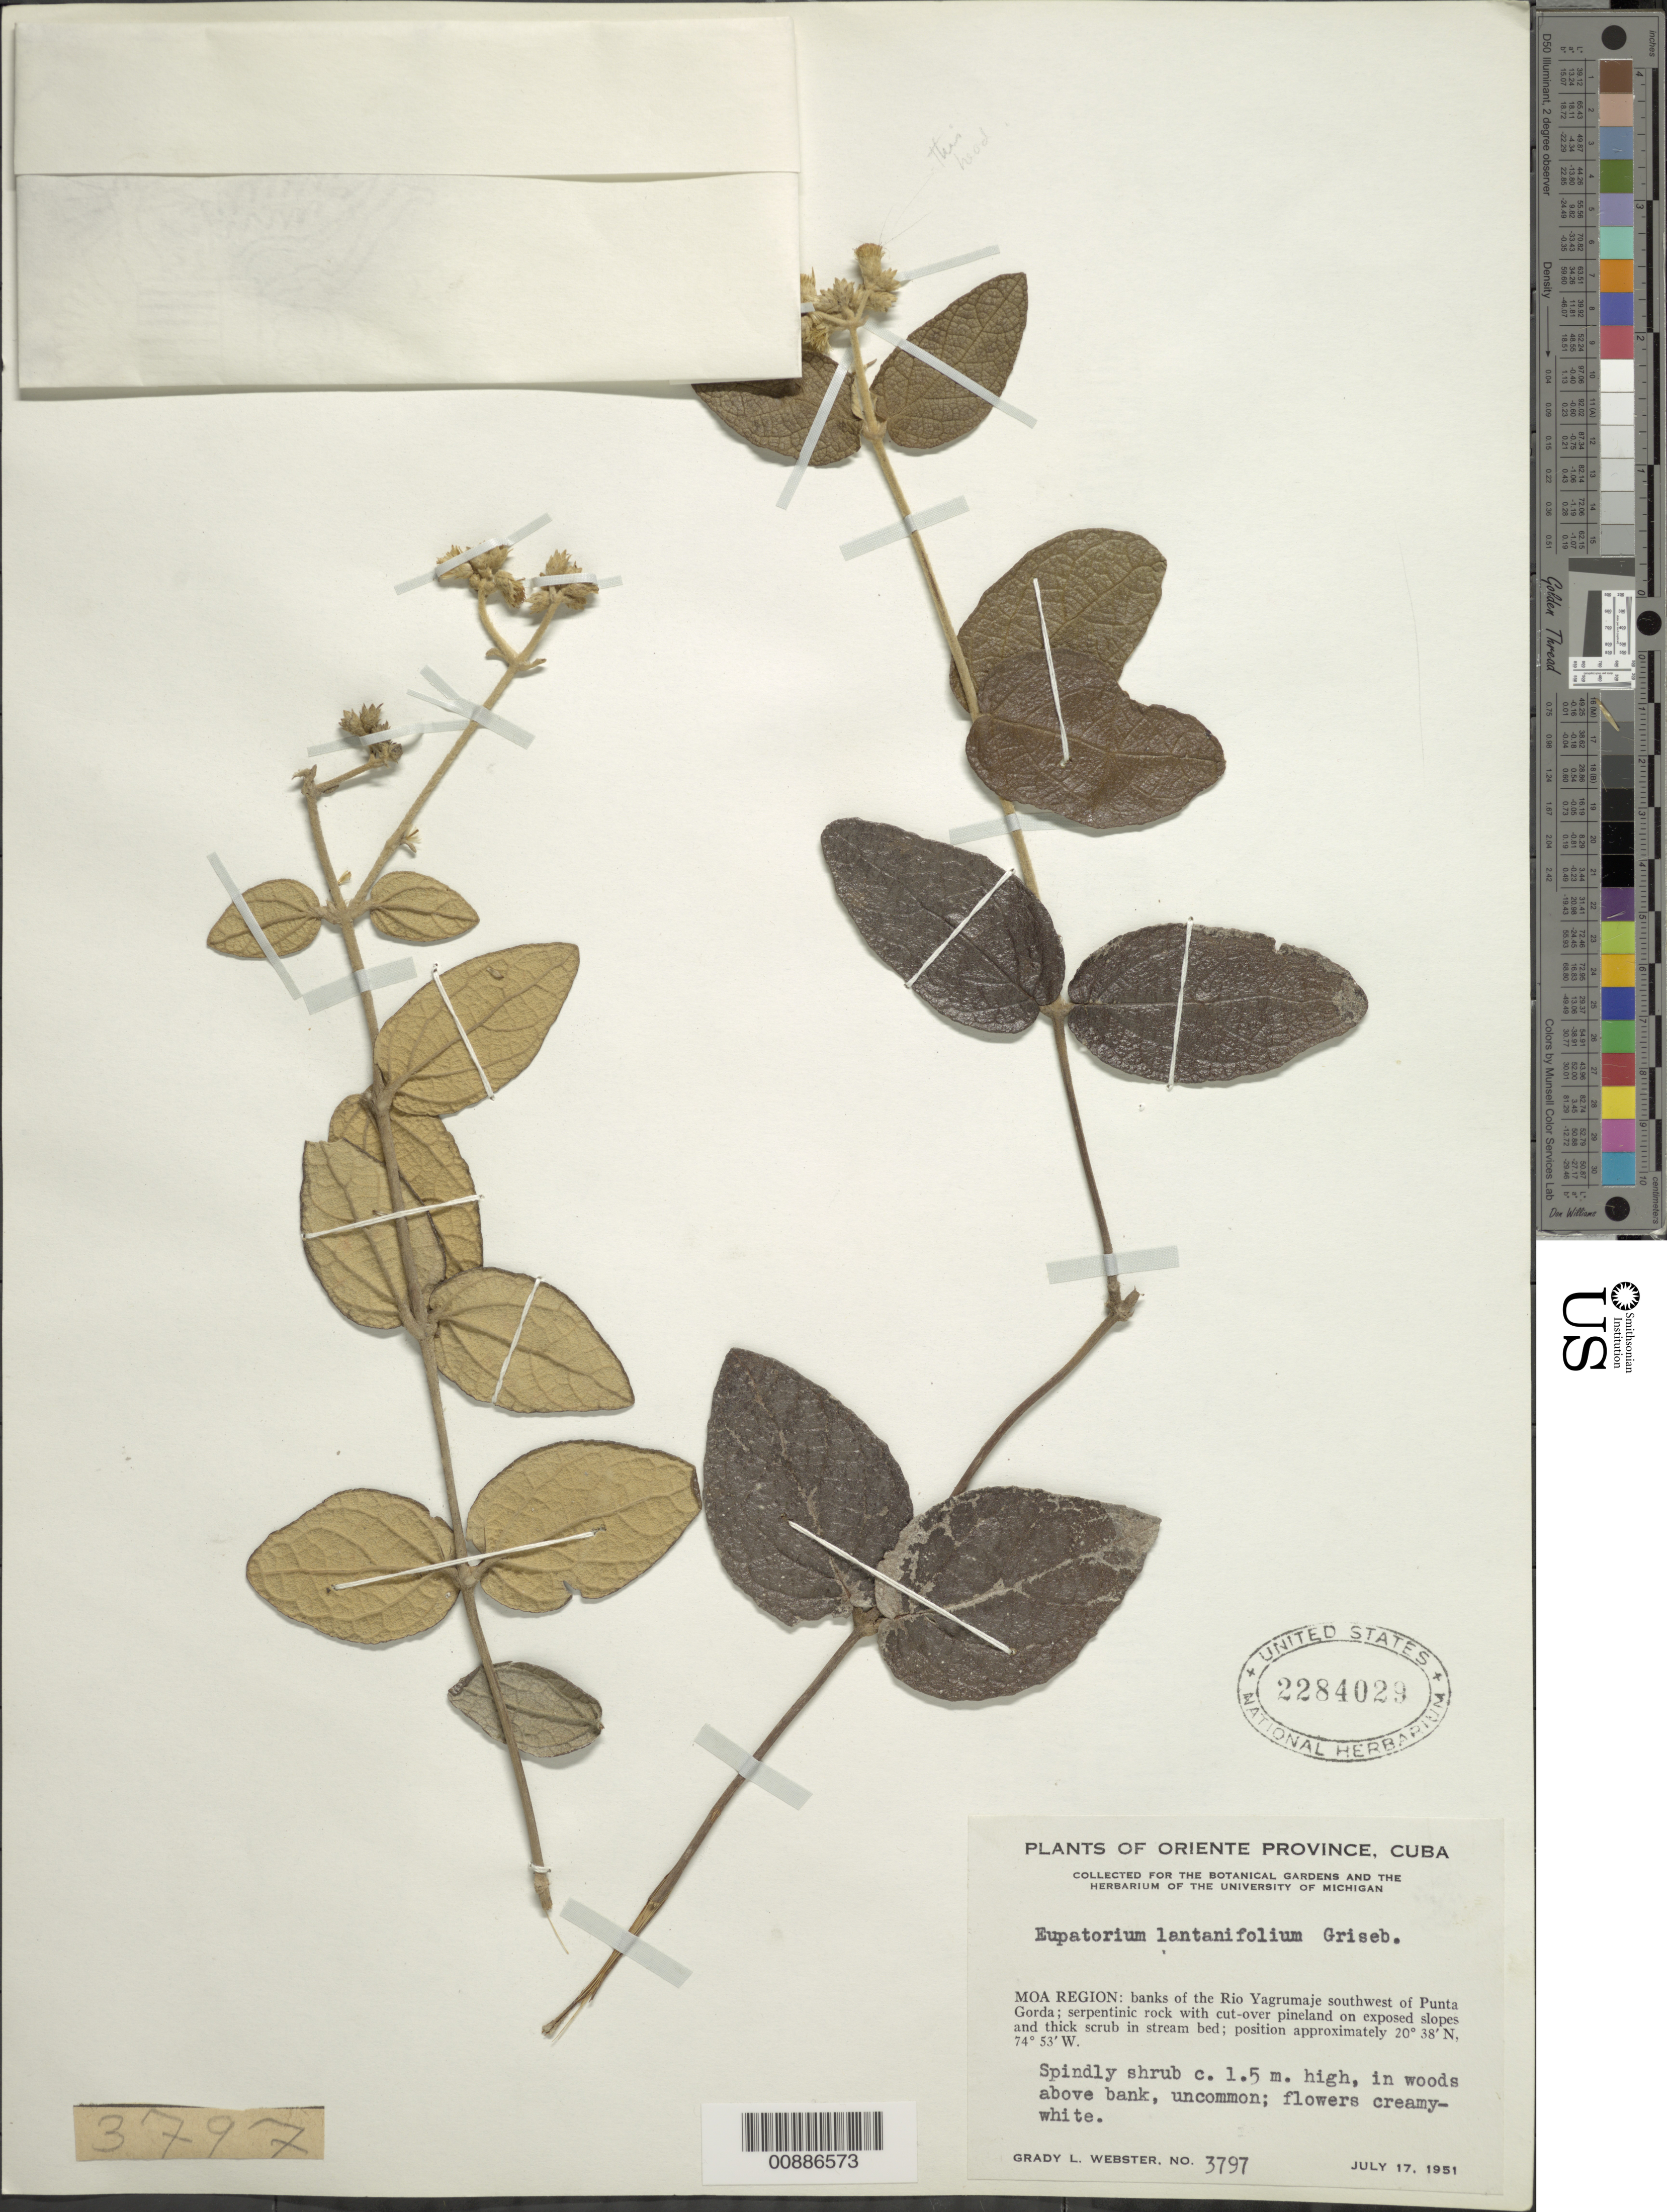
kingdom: Plantae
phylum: Tracheophyta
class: Magnoliopsida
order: Asterales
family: Asteraceae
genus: Grisebachianthus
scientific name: Grisebachianthus lantanifolius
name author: (Griseb.) R.M. King & H. Rob.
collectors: G. L. Webster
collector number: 3797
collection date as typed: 17 Jul 1951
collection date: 1951-07-17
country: Cuba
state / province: Oriente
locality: Moa Region: Banks of Rio Yagrumaje, Sw of Punta Gorda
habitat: On serpentine rock; cut-over pineland on exposed slopes and thick scrub in stream bed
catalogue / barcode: US 2284029